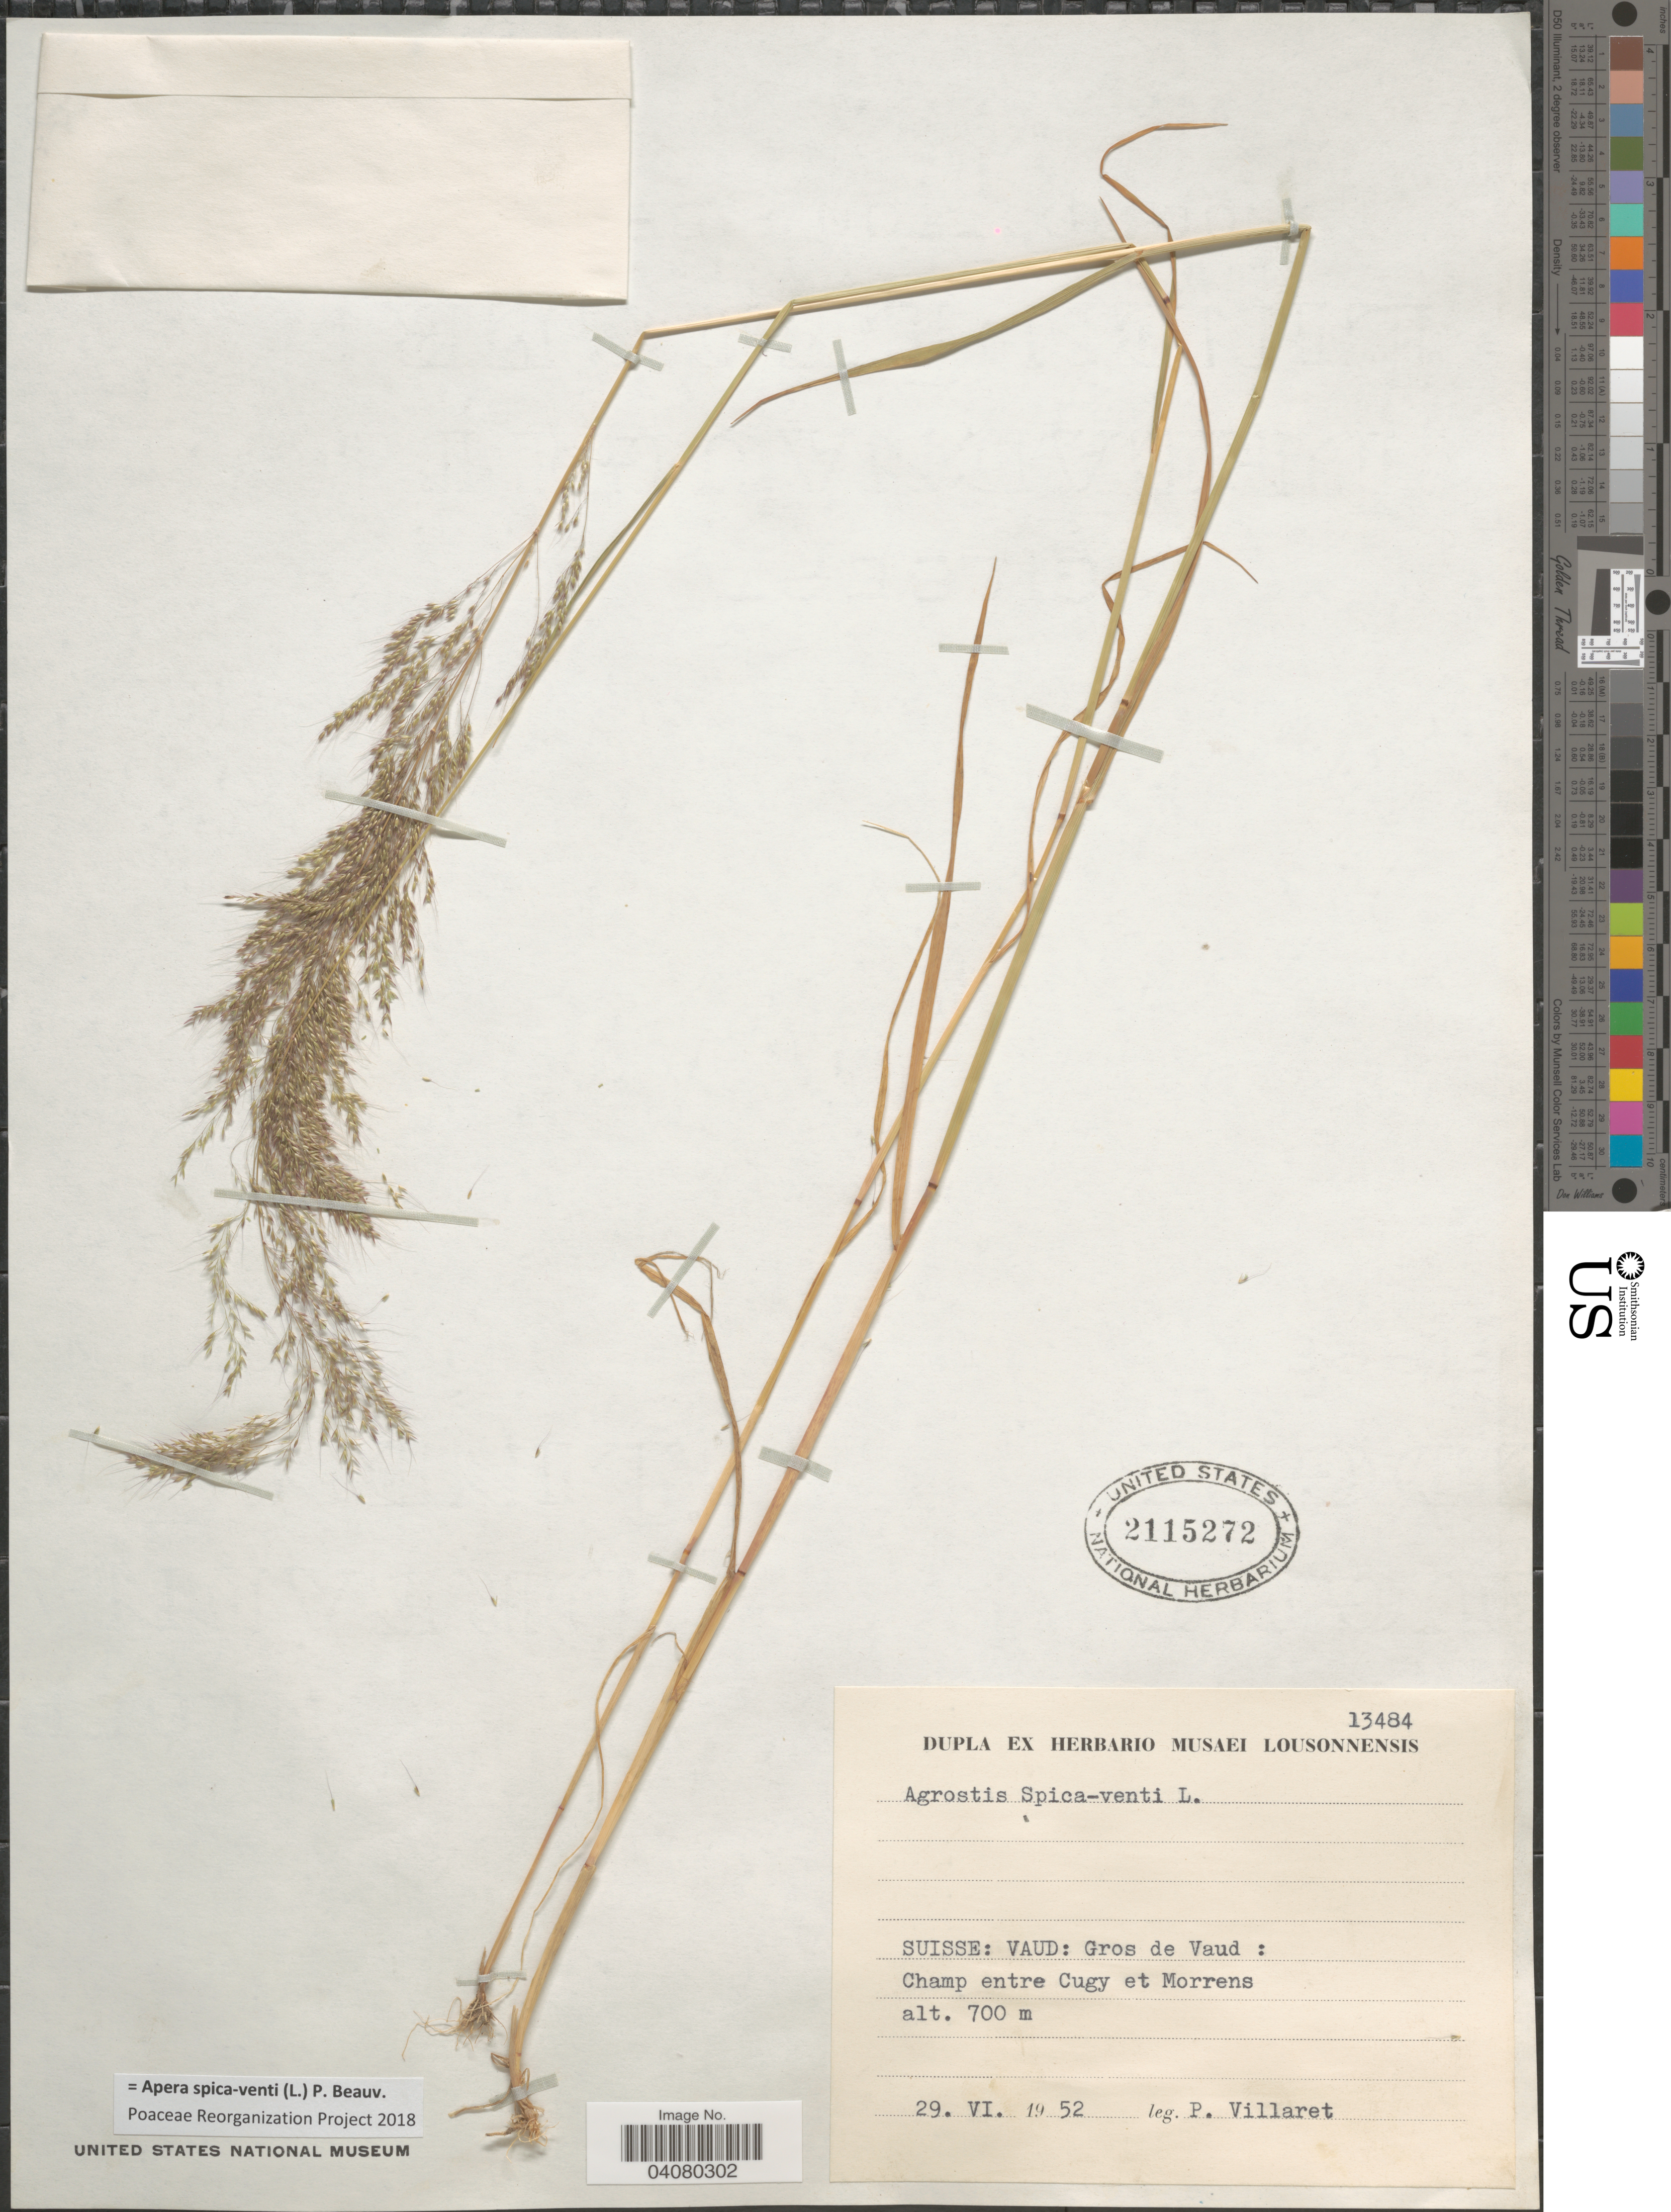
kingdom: Plantae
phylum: Tracheophyta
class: Liliopsida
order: Poales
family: Poaceae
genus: Apera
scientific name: Apera spica-venti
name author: (L.) P. Beauv.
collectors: P. Villaret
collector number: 13484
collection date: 1952-06-29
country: Switzerland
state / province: Vaud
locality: Suisse. Gros de Vaud: Champ entre Cugy et Morrens.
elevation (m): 700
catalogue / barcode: US 2115272